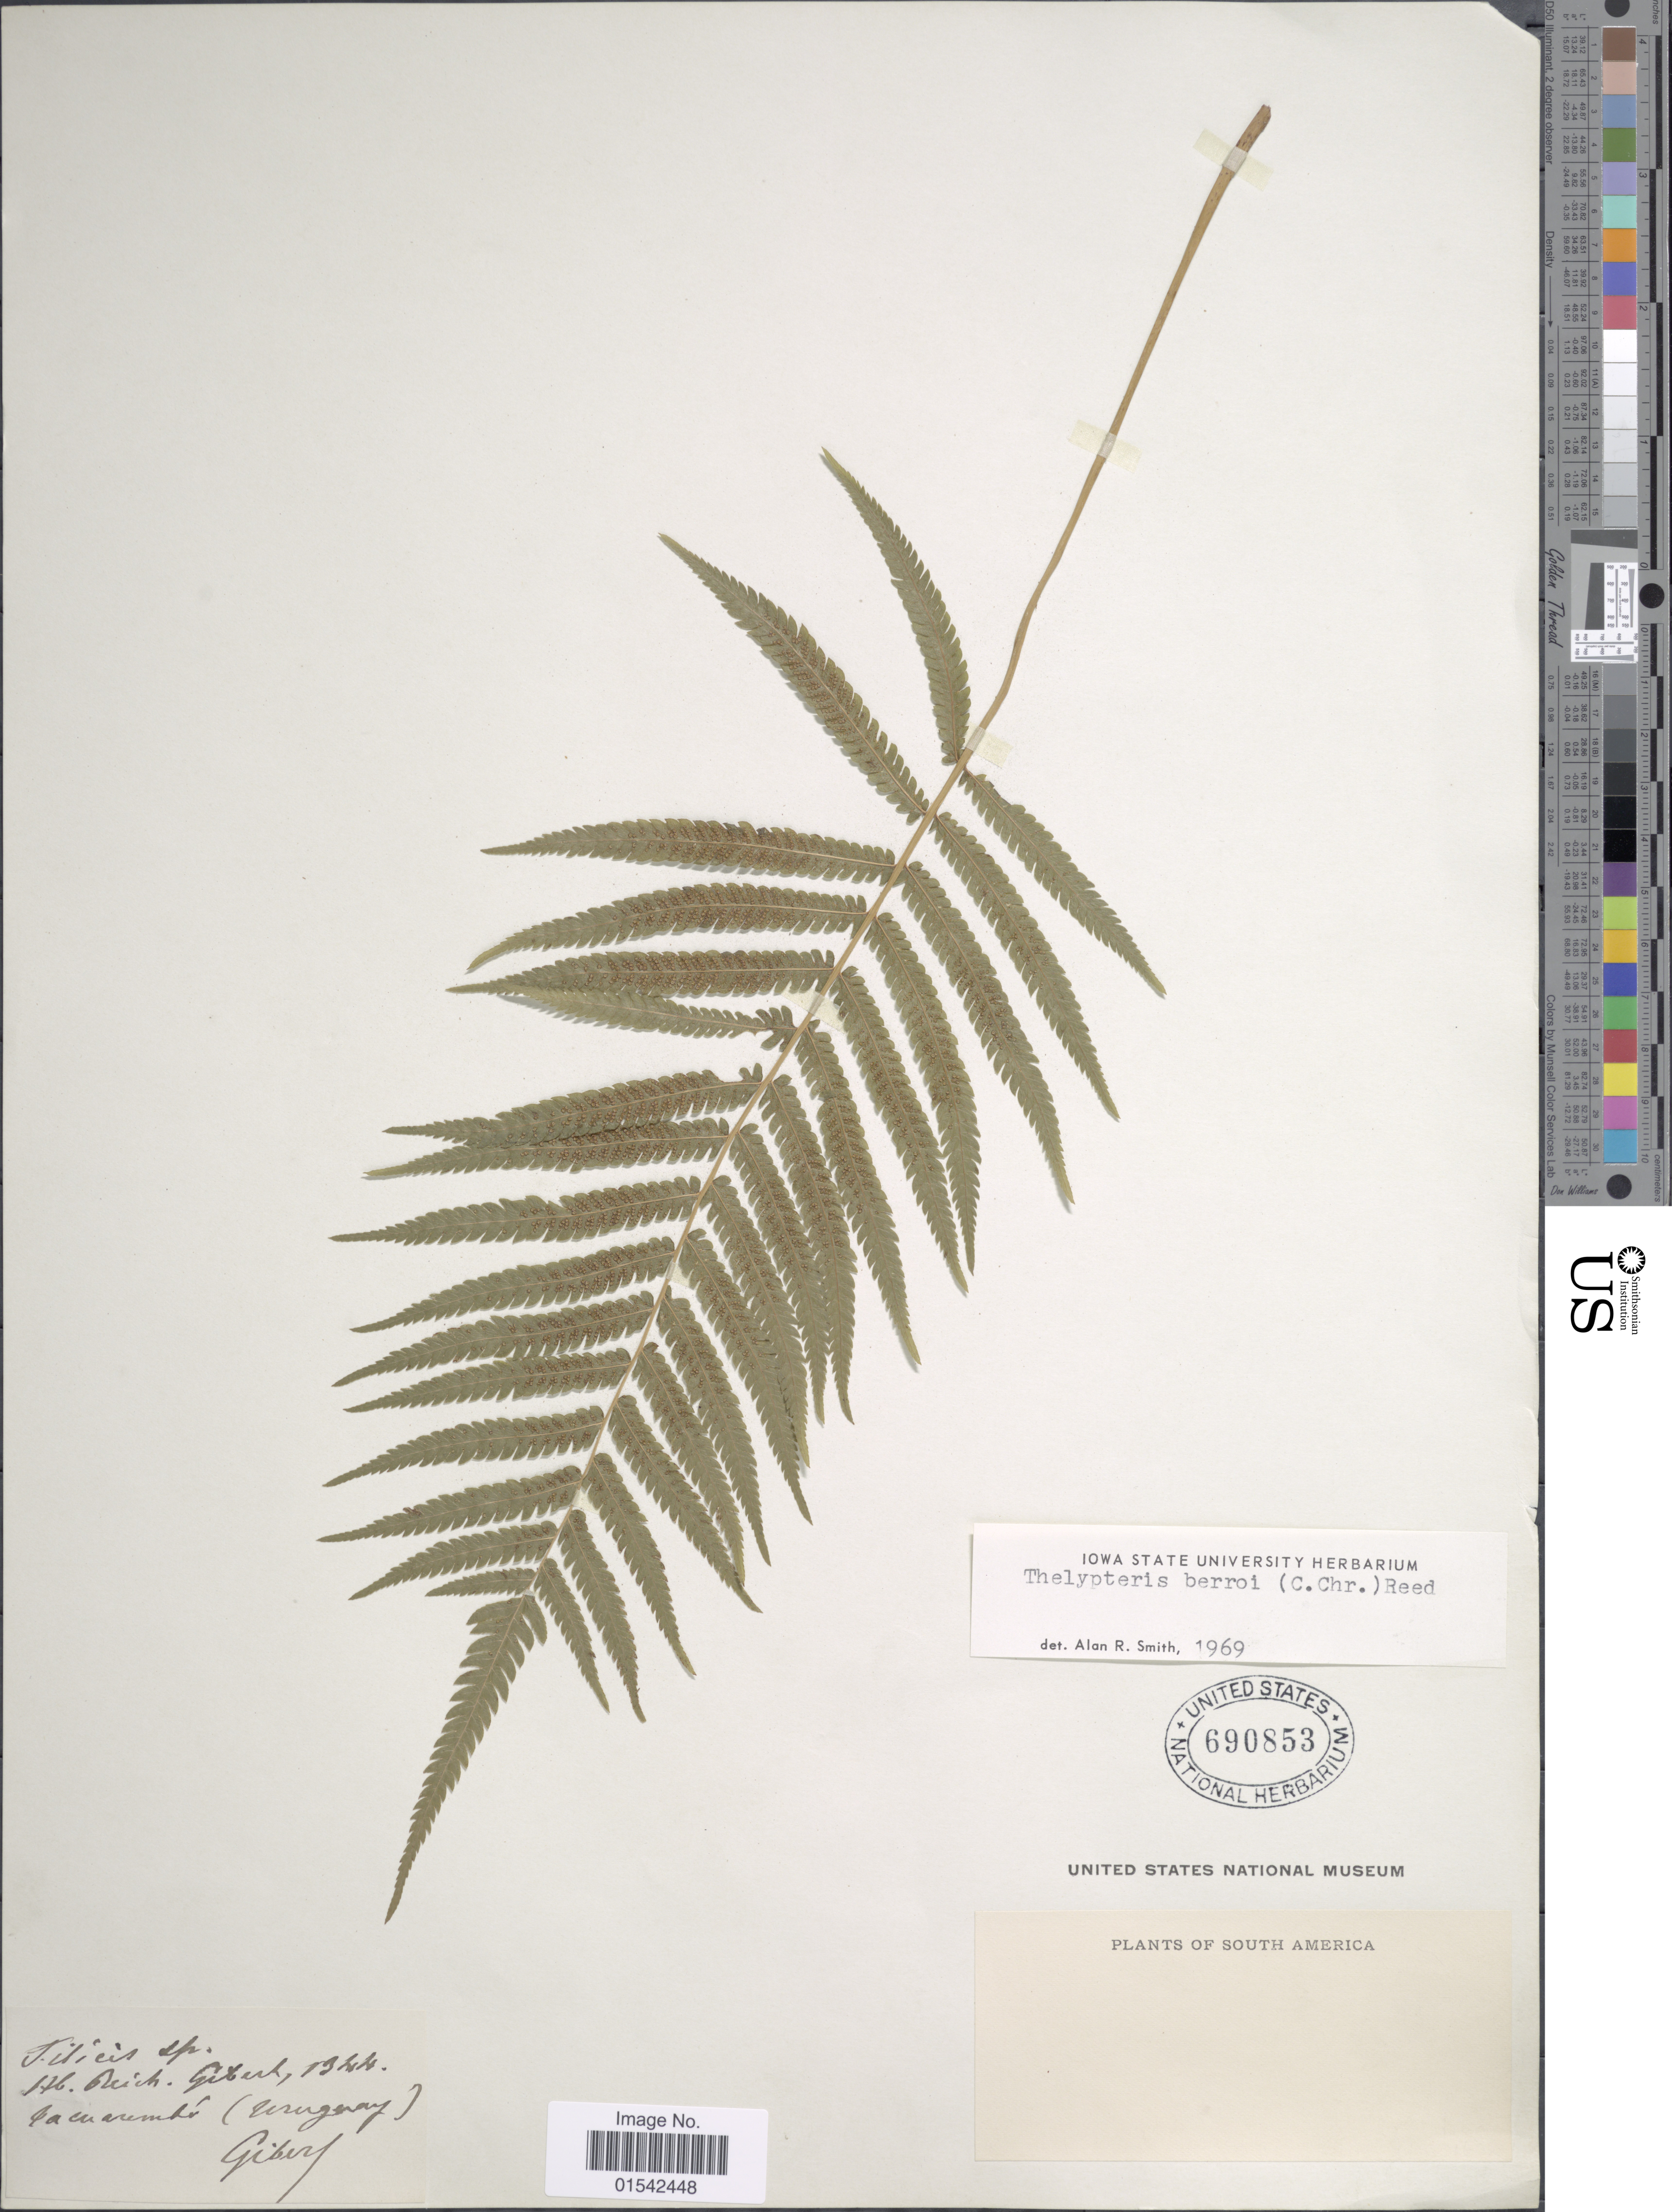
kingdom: Plantae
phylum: Tracheophyta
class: Polypodiopsida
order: Polypodiales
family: Thelypteridaceae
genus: Cyclosorus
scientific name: Cyclosorus berroi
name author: (C. Chr.) Abbiatti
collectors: Gibert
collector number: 1344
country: Uruguay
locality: Tacuarembo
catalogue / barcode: US 690853